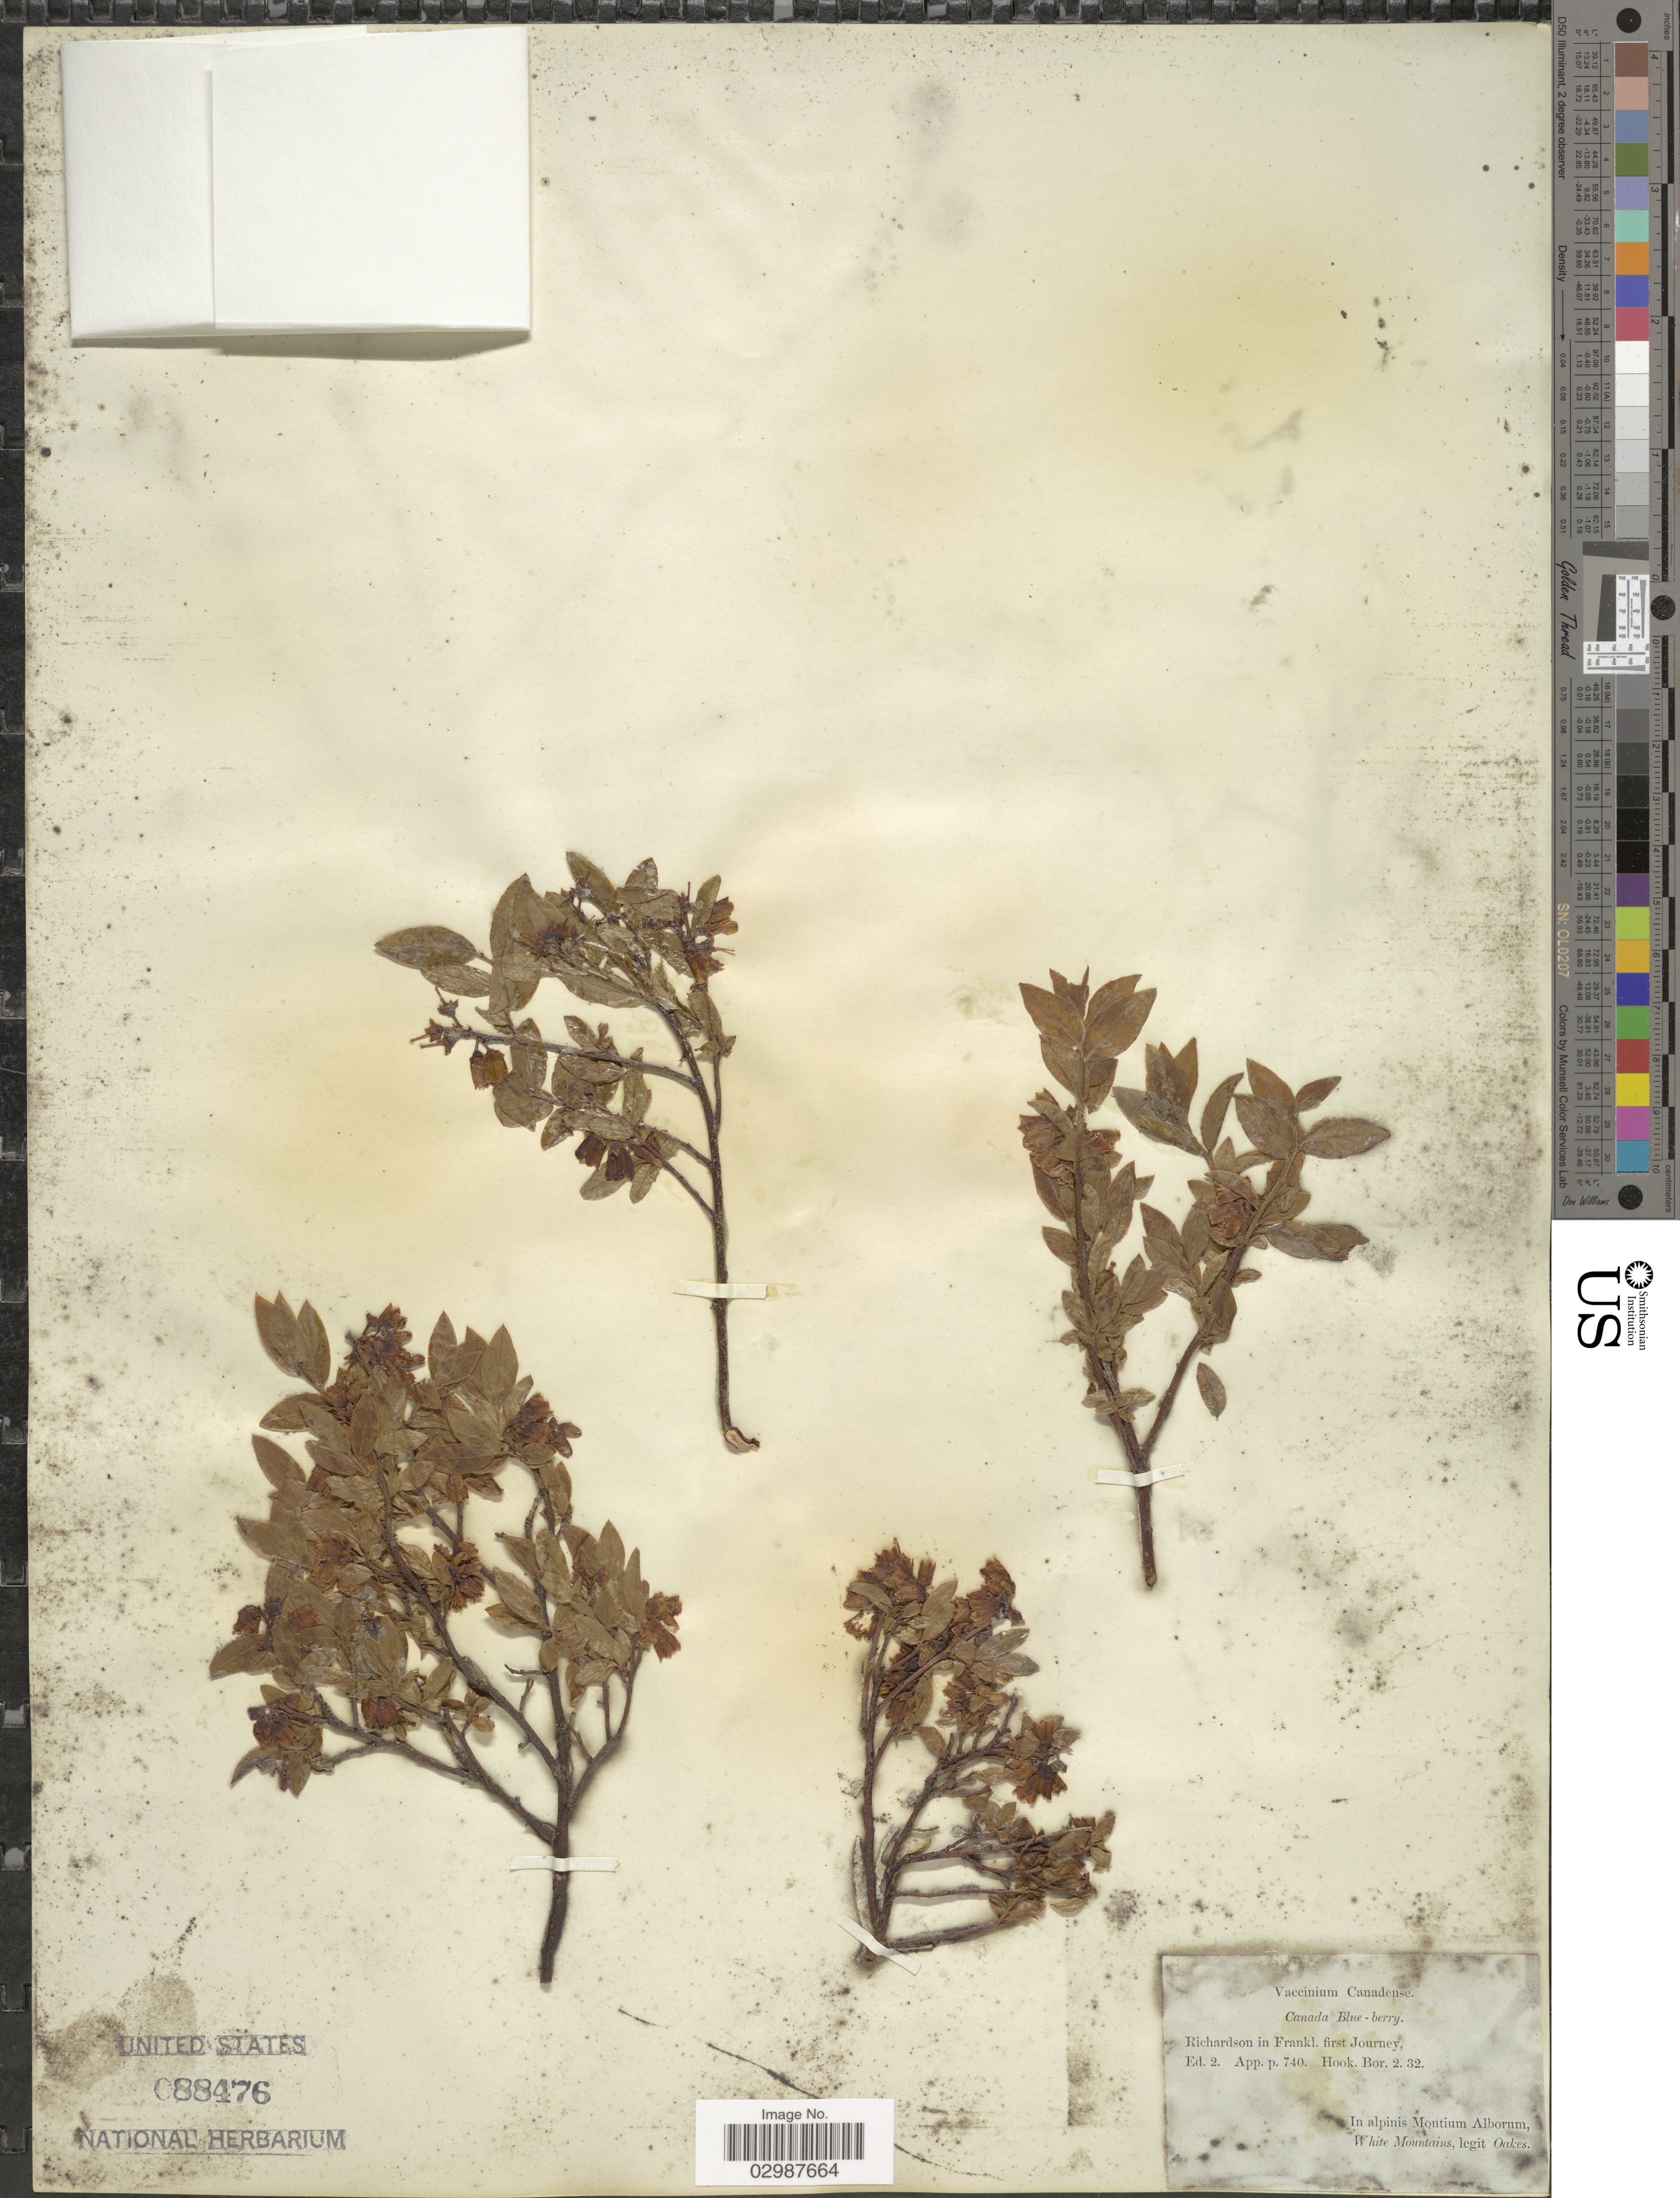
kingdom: Plantae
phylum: Tracheophyta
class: Magnoliopsida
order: Ericales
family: Ericaceae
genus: Vaccinium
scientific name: Vaccinium canadense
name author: Kalm ex Richardson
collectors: -. Oakes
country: United States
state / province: New Hampshire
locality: In alpinis Montium Alborum, White Mountains.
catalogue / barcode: US 88476